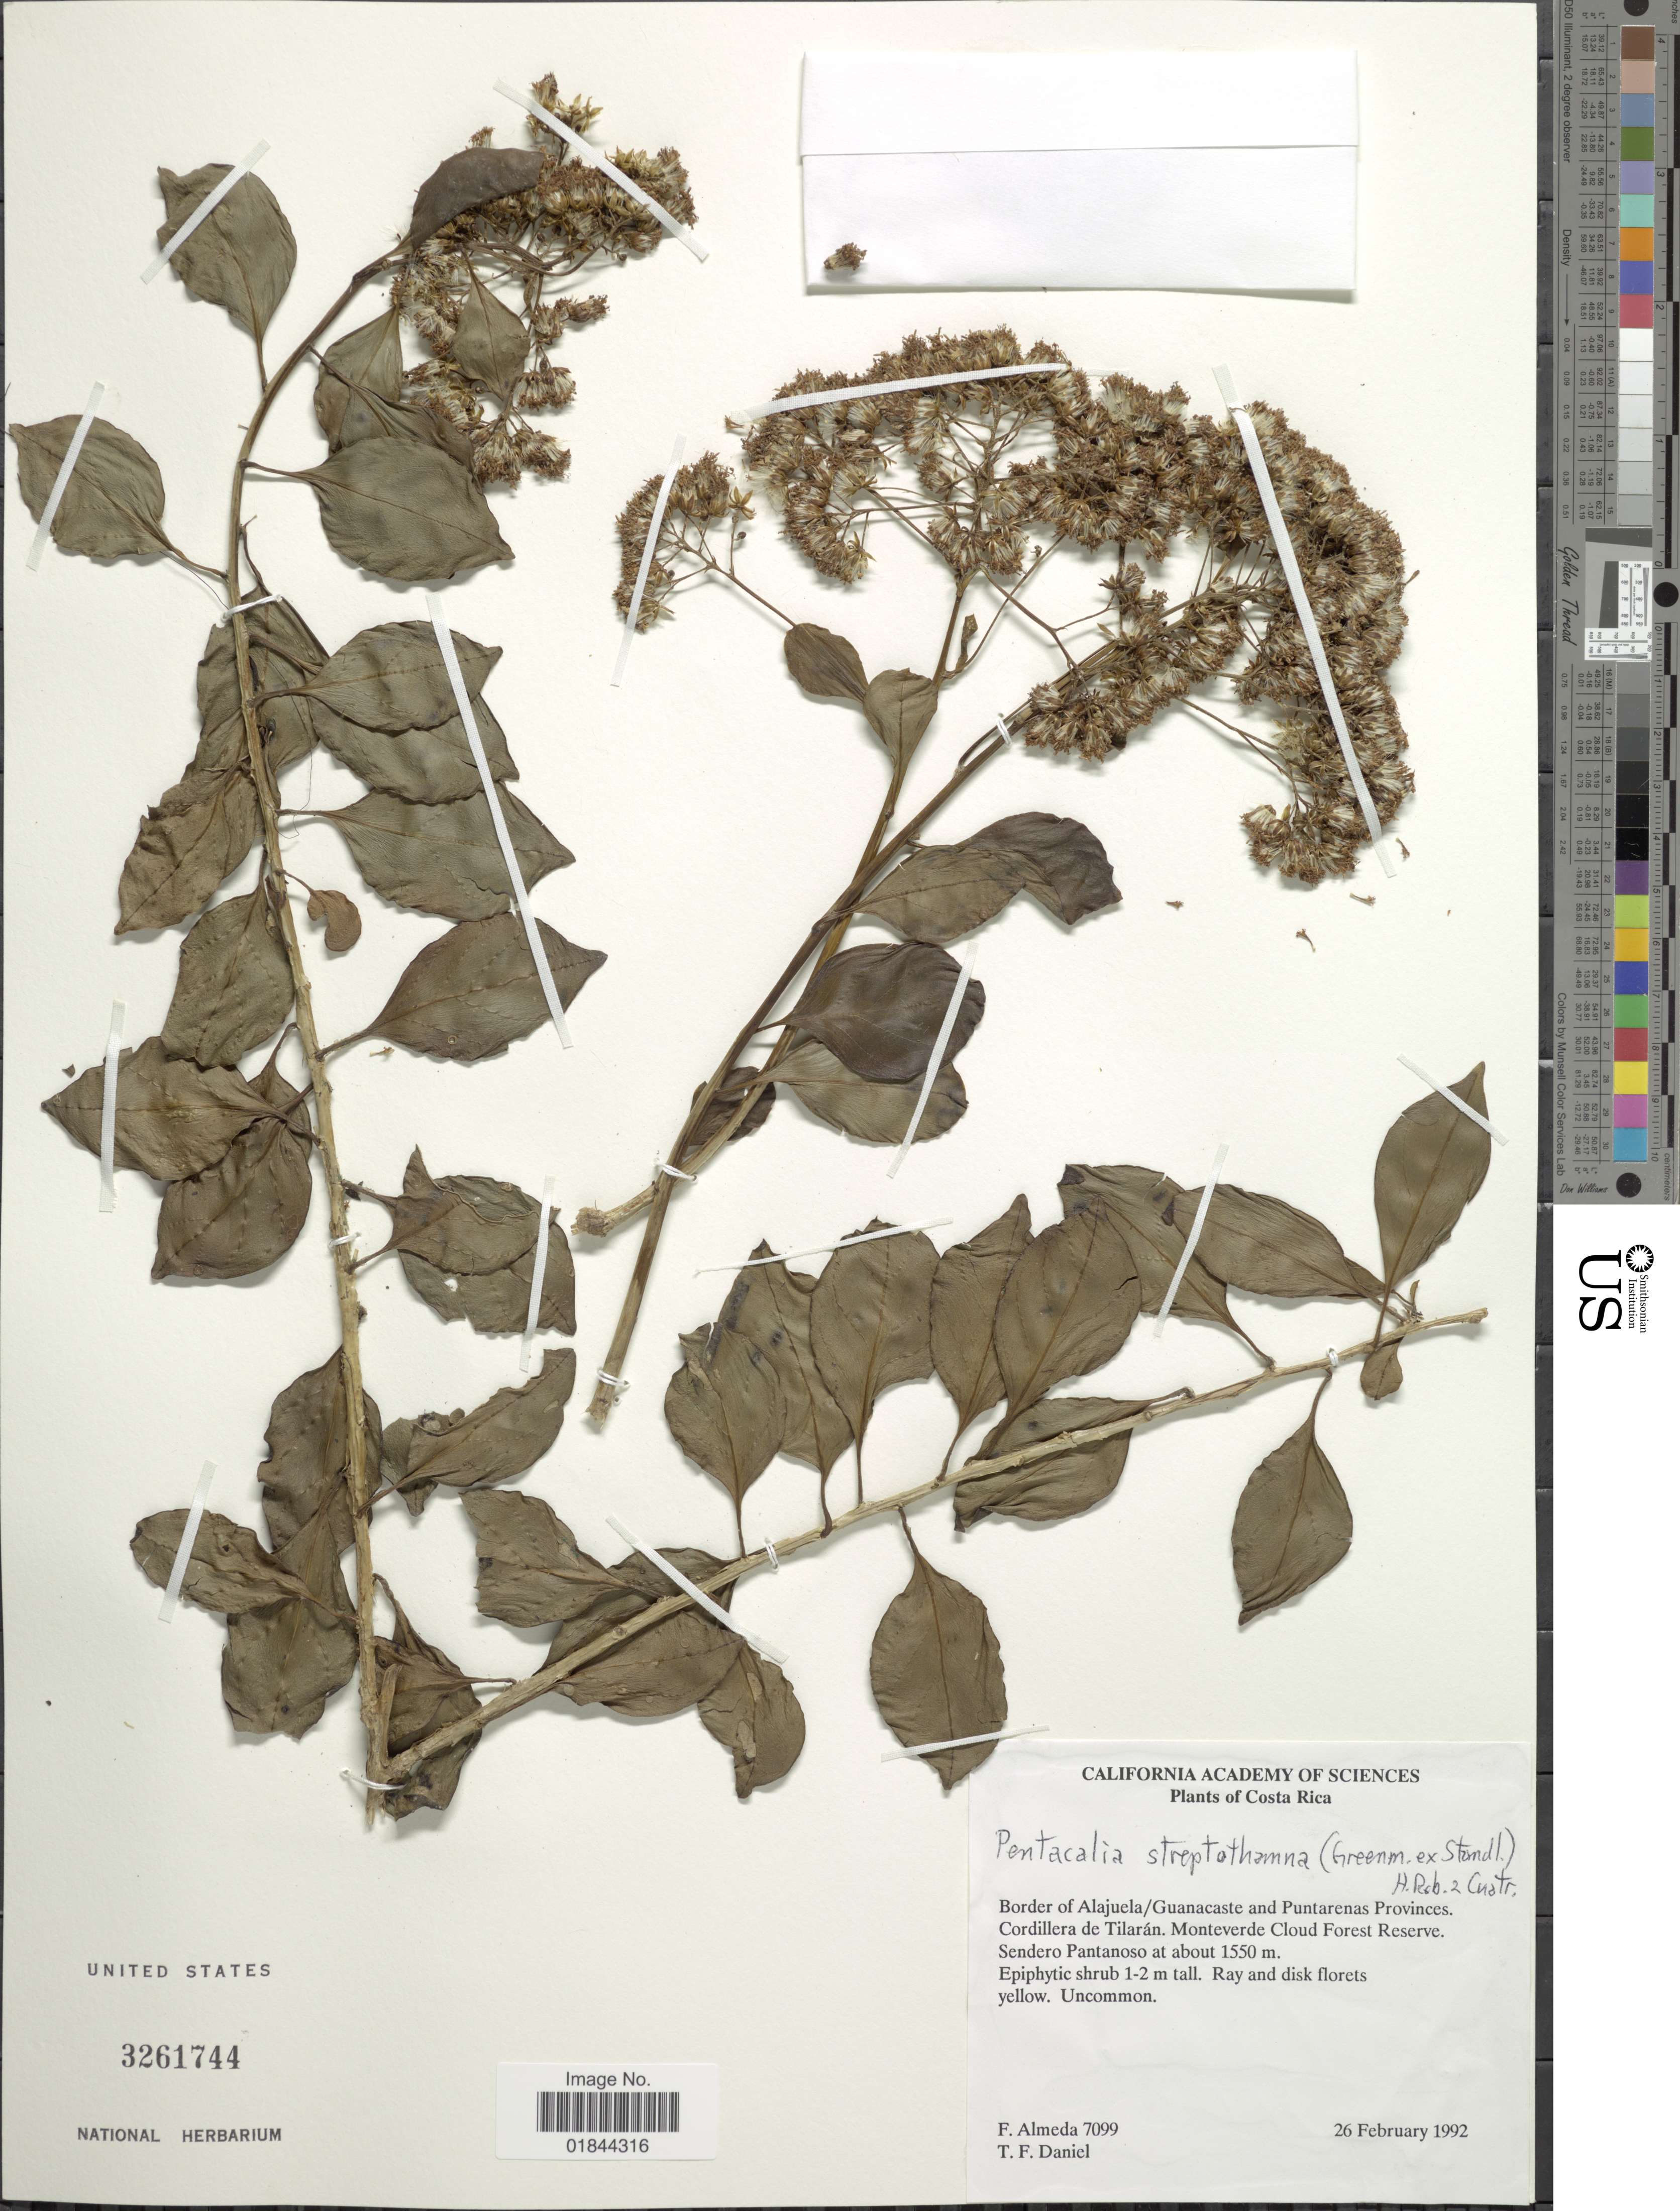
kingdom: Plantae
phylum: Tracheophyta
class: Magnoliopsida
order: Asterales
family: Asteraceae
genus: Pentacalia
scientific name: Pentacalia streptothamna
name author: (Greenm. ex Standl.) H. Rob. & Cuatrec.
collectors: F. Almeda & T. F. Daniel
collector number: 7099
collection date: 1992-02-26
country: Costa Rica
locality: Border of Alajuela/Guanacaste and Puntarenas Provinces. Cordillera de Tilarán. Monteverde Cloud Forest Reserve. Sendero Pantanoso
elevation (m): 1550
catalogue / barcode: US 3261744